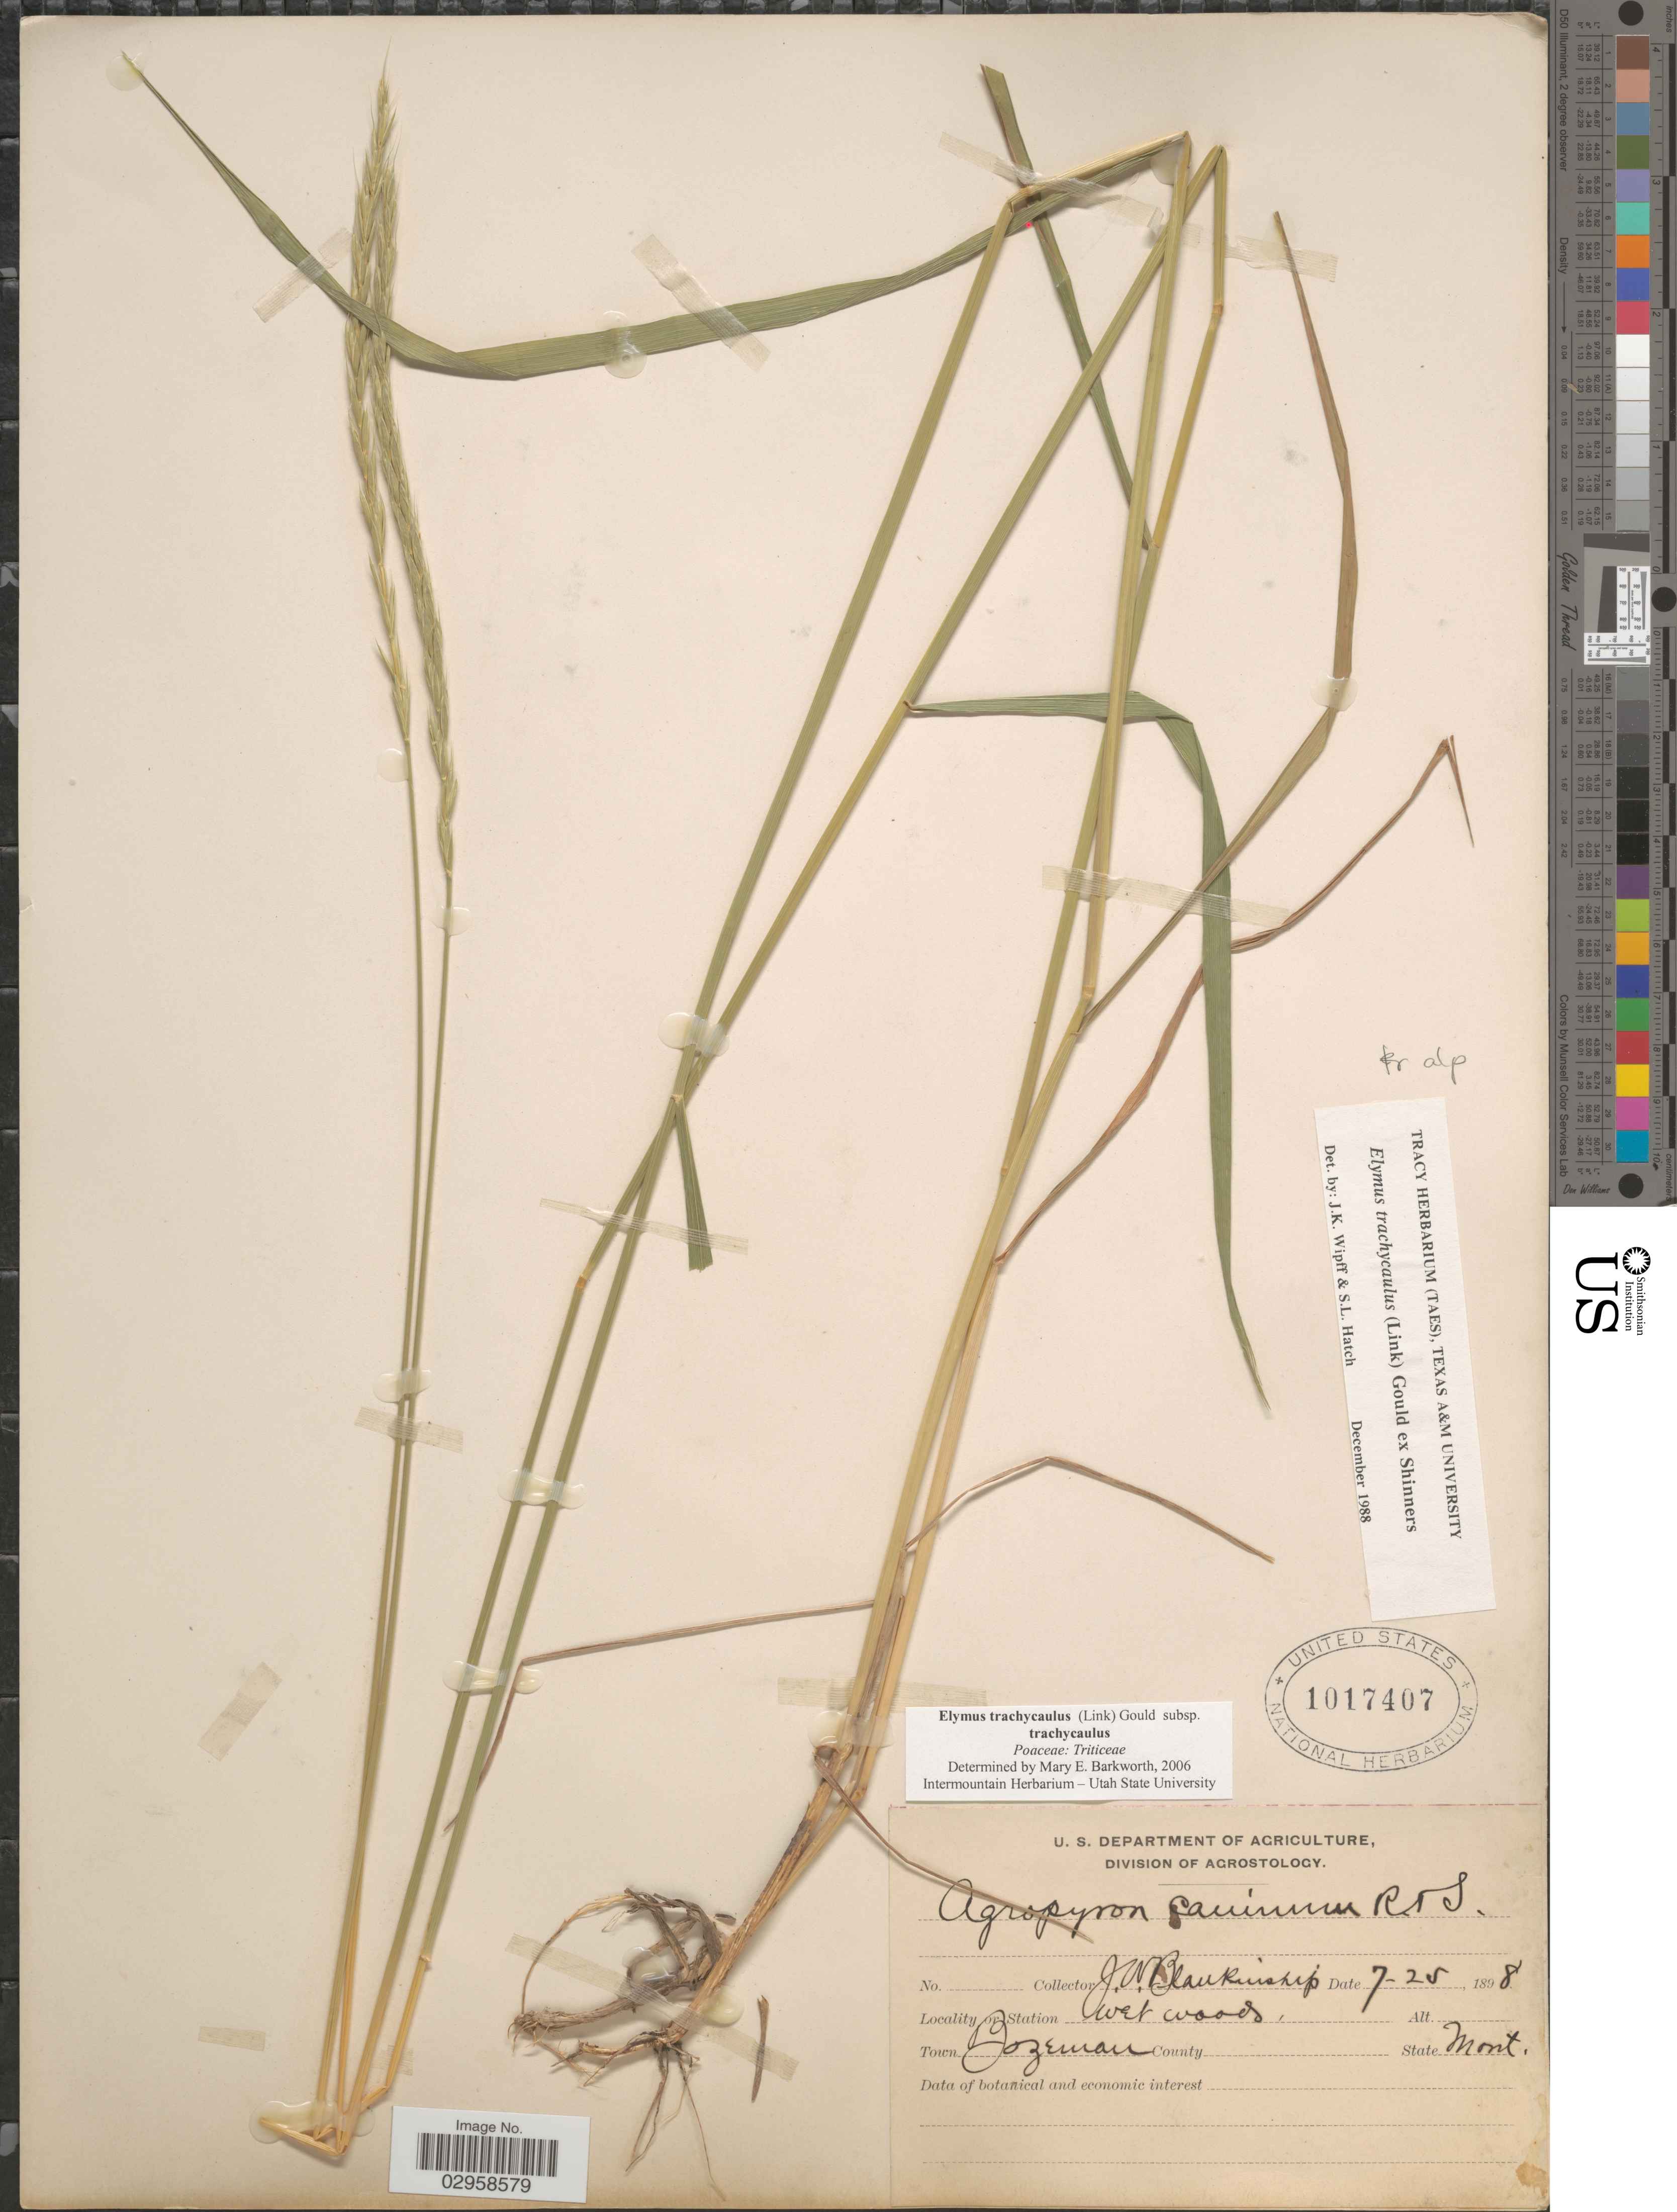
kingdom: Plantae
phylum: Tracheophyta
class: Liliopsida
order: Poales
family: Poaceae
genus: Elymus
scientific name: Elymus trachycaulus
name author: (Link) Gould ex Shinners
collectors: J. W. Blankinship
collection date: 1898-07-25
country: United States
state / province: Montana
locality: Town Bozeman.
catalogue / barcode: US 1017407